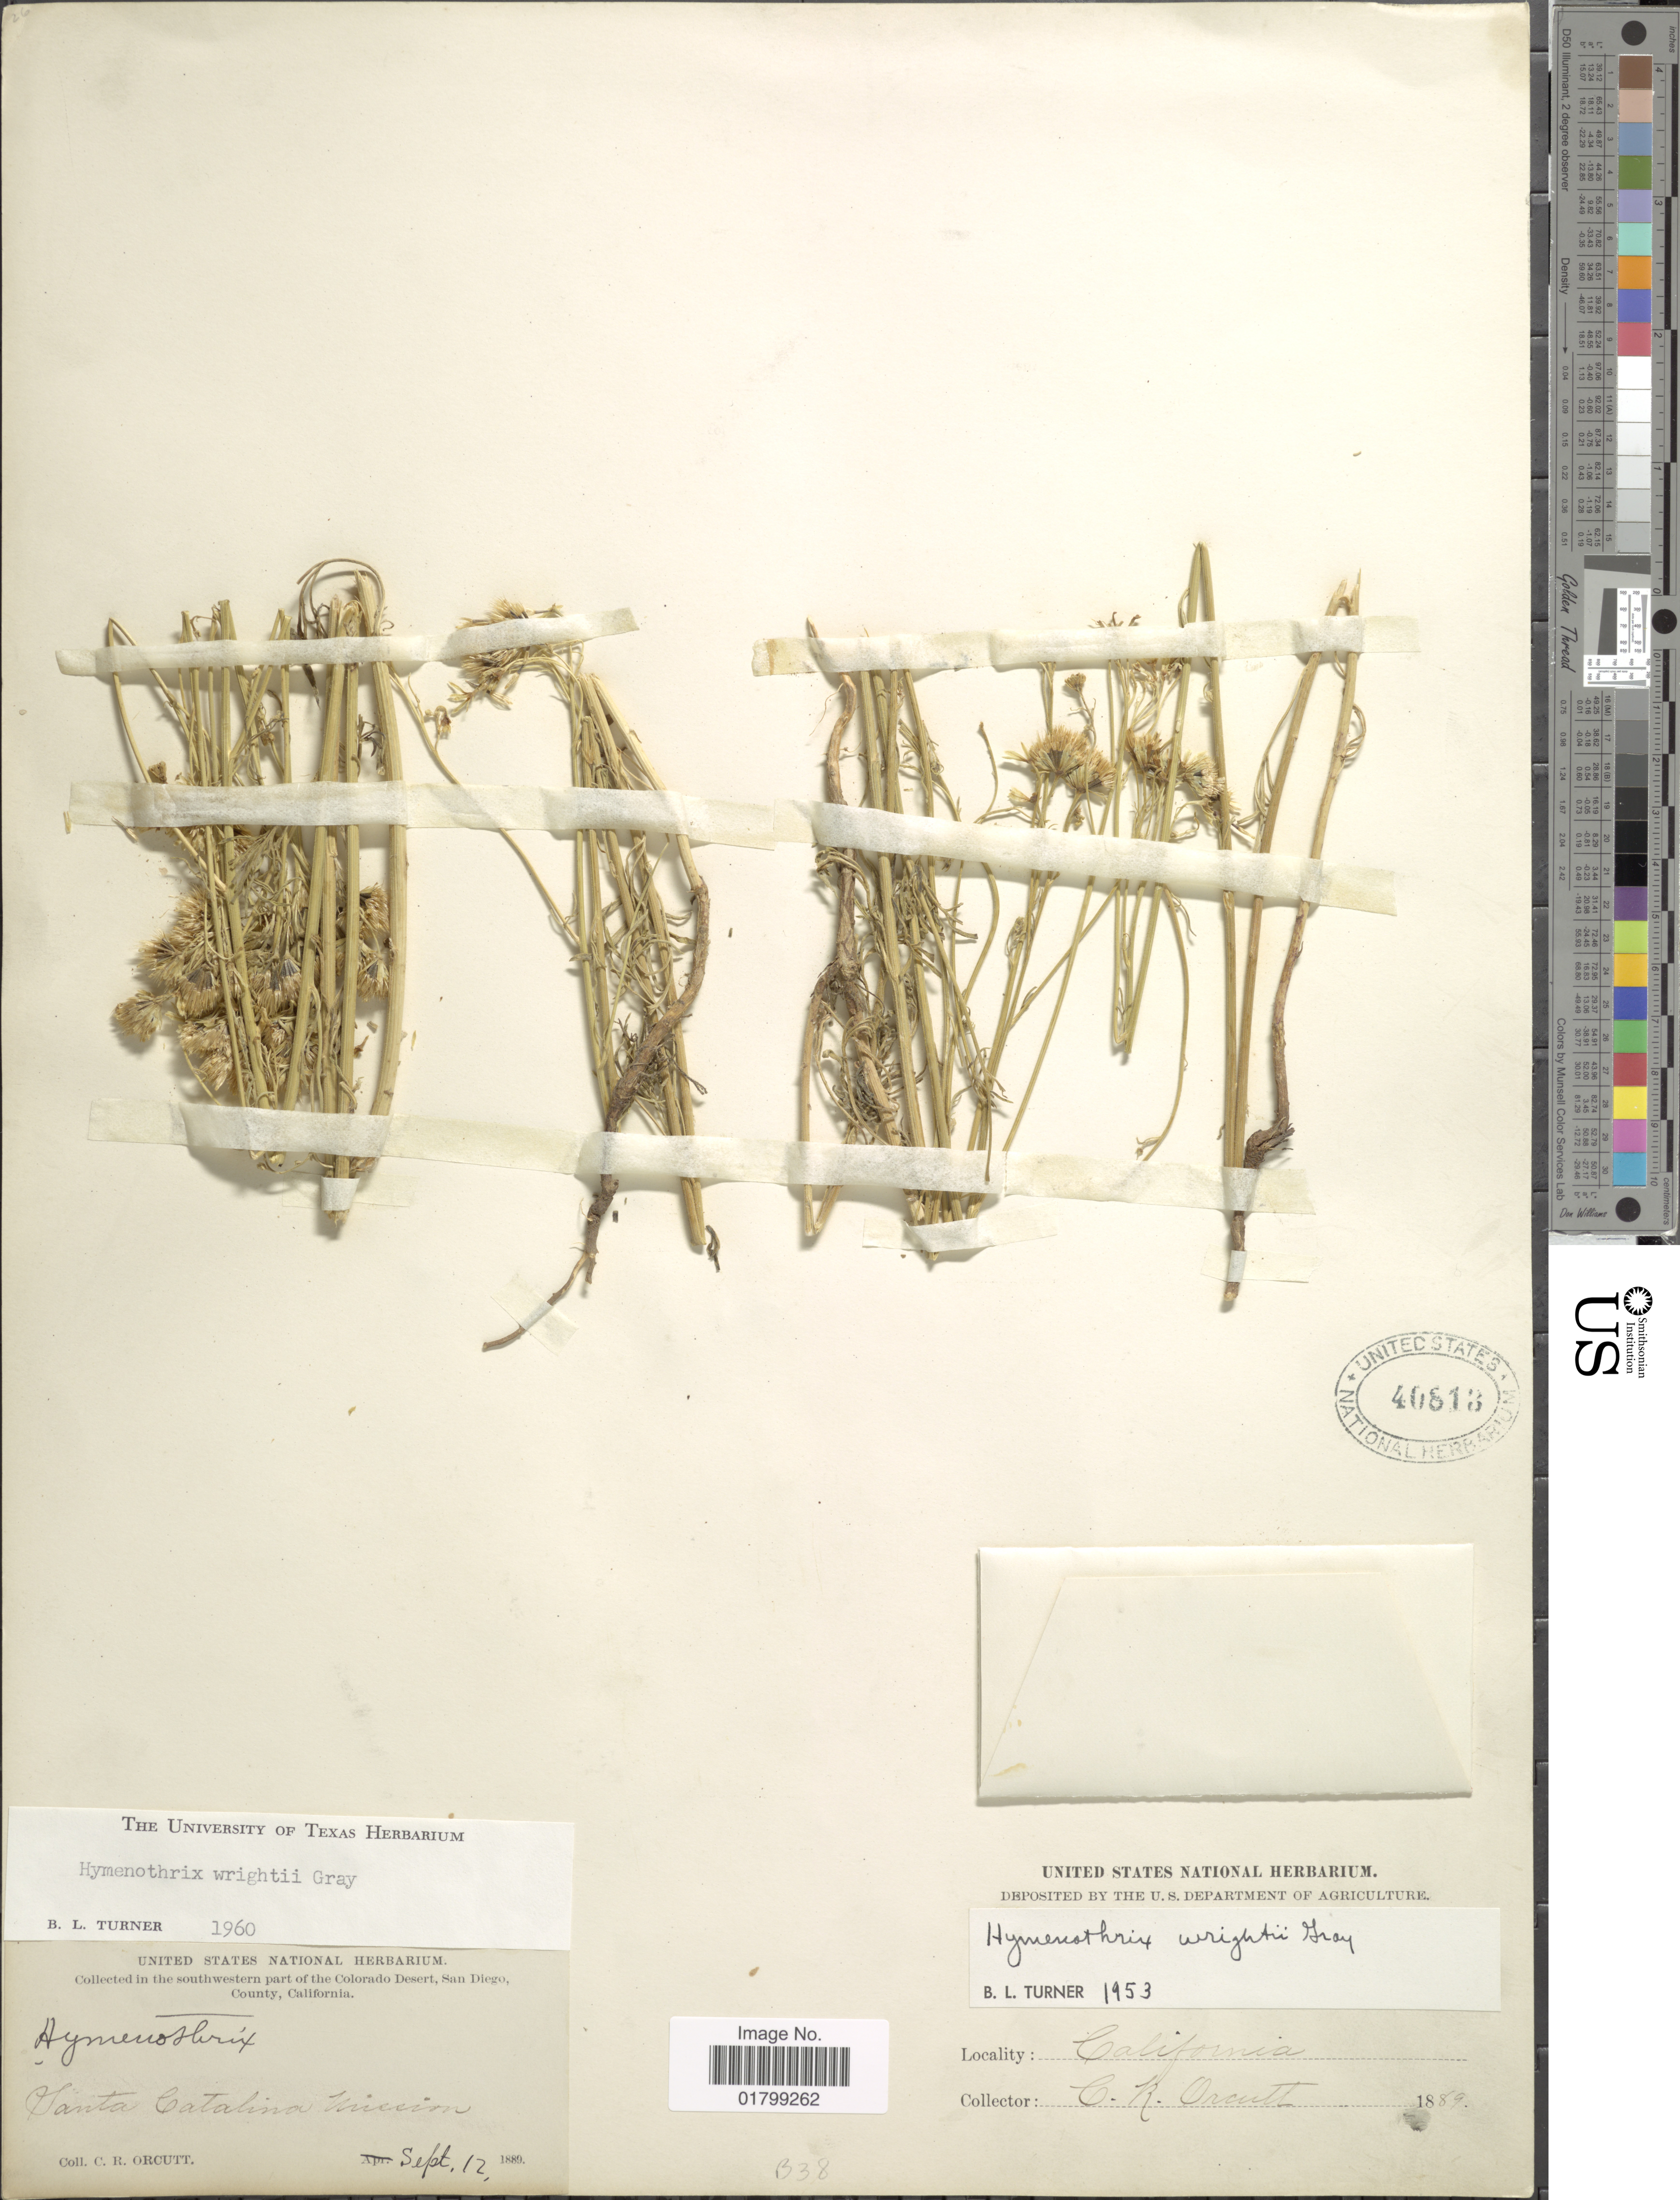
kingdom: Plantae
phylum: Tracheophyta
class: Magnoliopsida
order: Asterales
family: Asteraceae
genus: Hymenothrix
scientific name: Hymenothrix wrightii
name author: A. Gray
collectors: C. R. Orcutt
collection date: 1889-09-12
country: United States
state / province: California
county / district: San Diego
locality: Southwestern part of the Colorado Desert, San Diego, County Santa Catalina, Mission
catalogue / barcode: US 40813